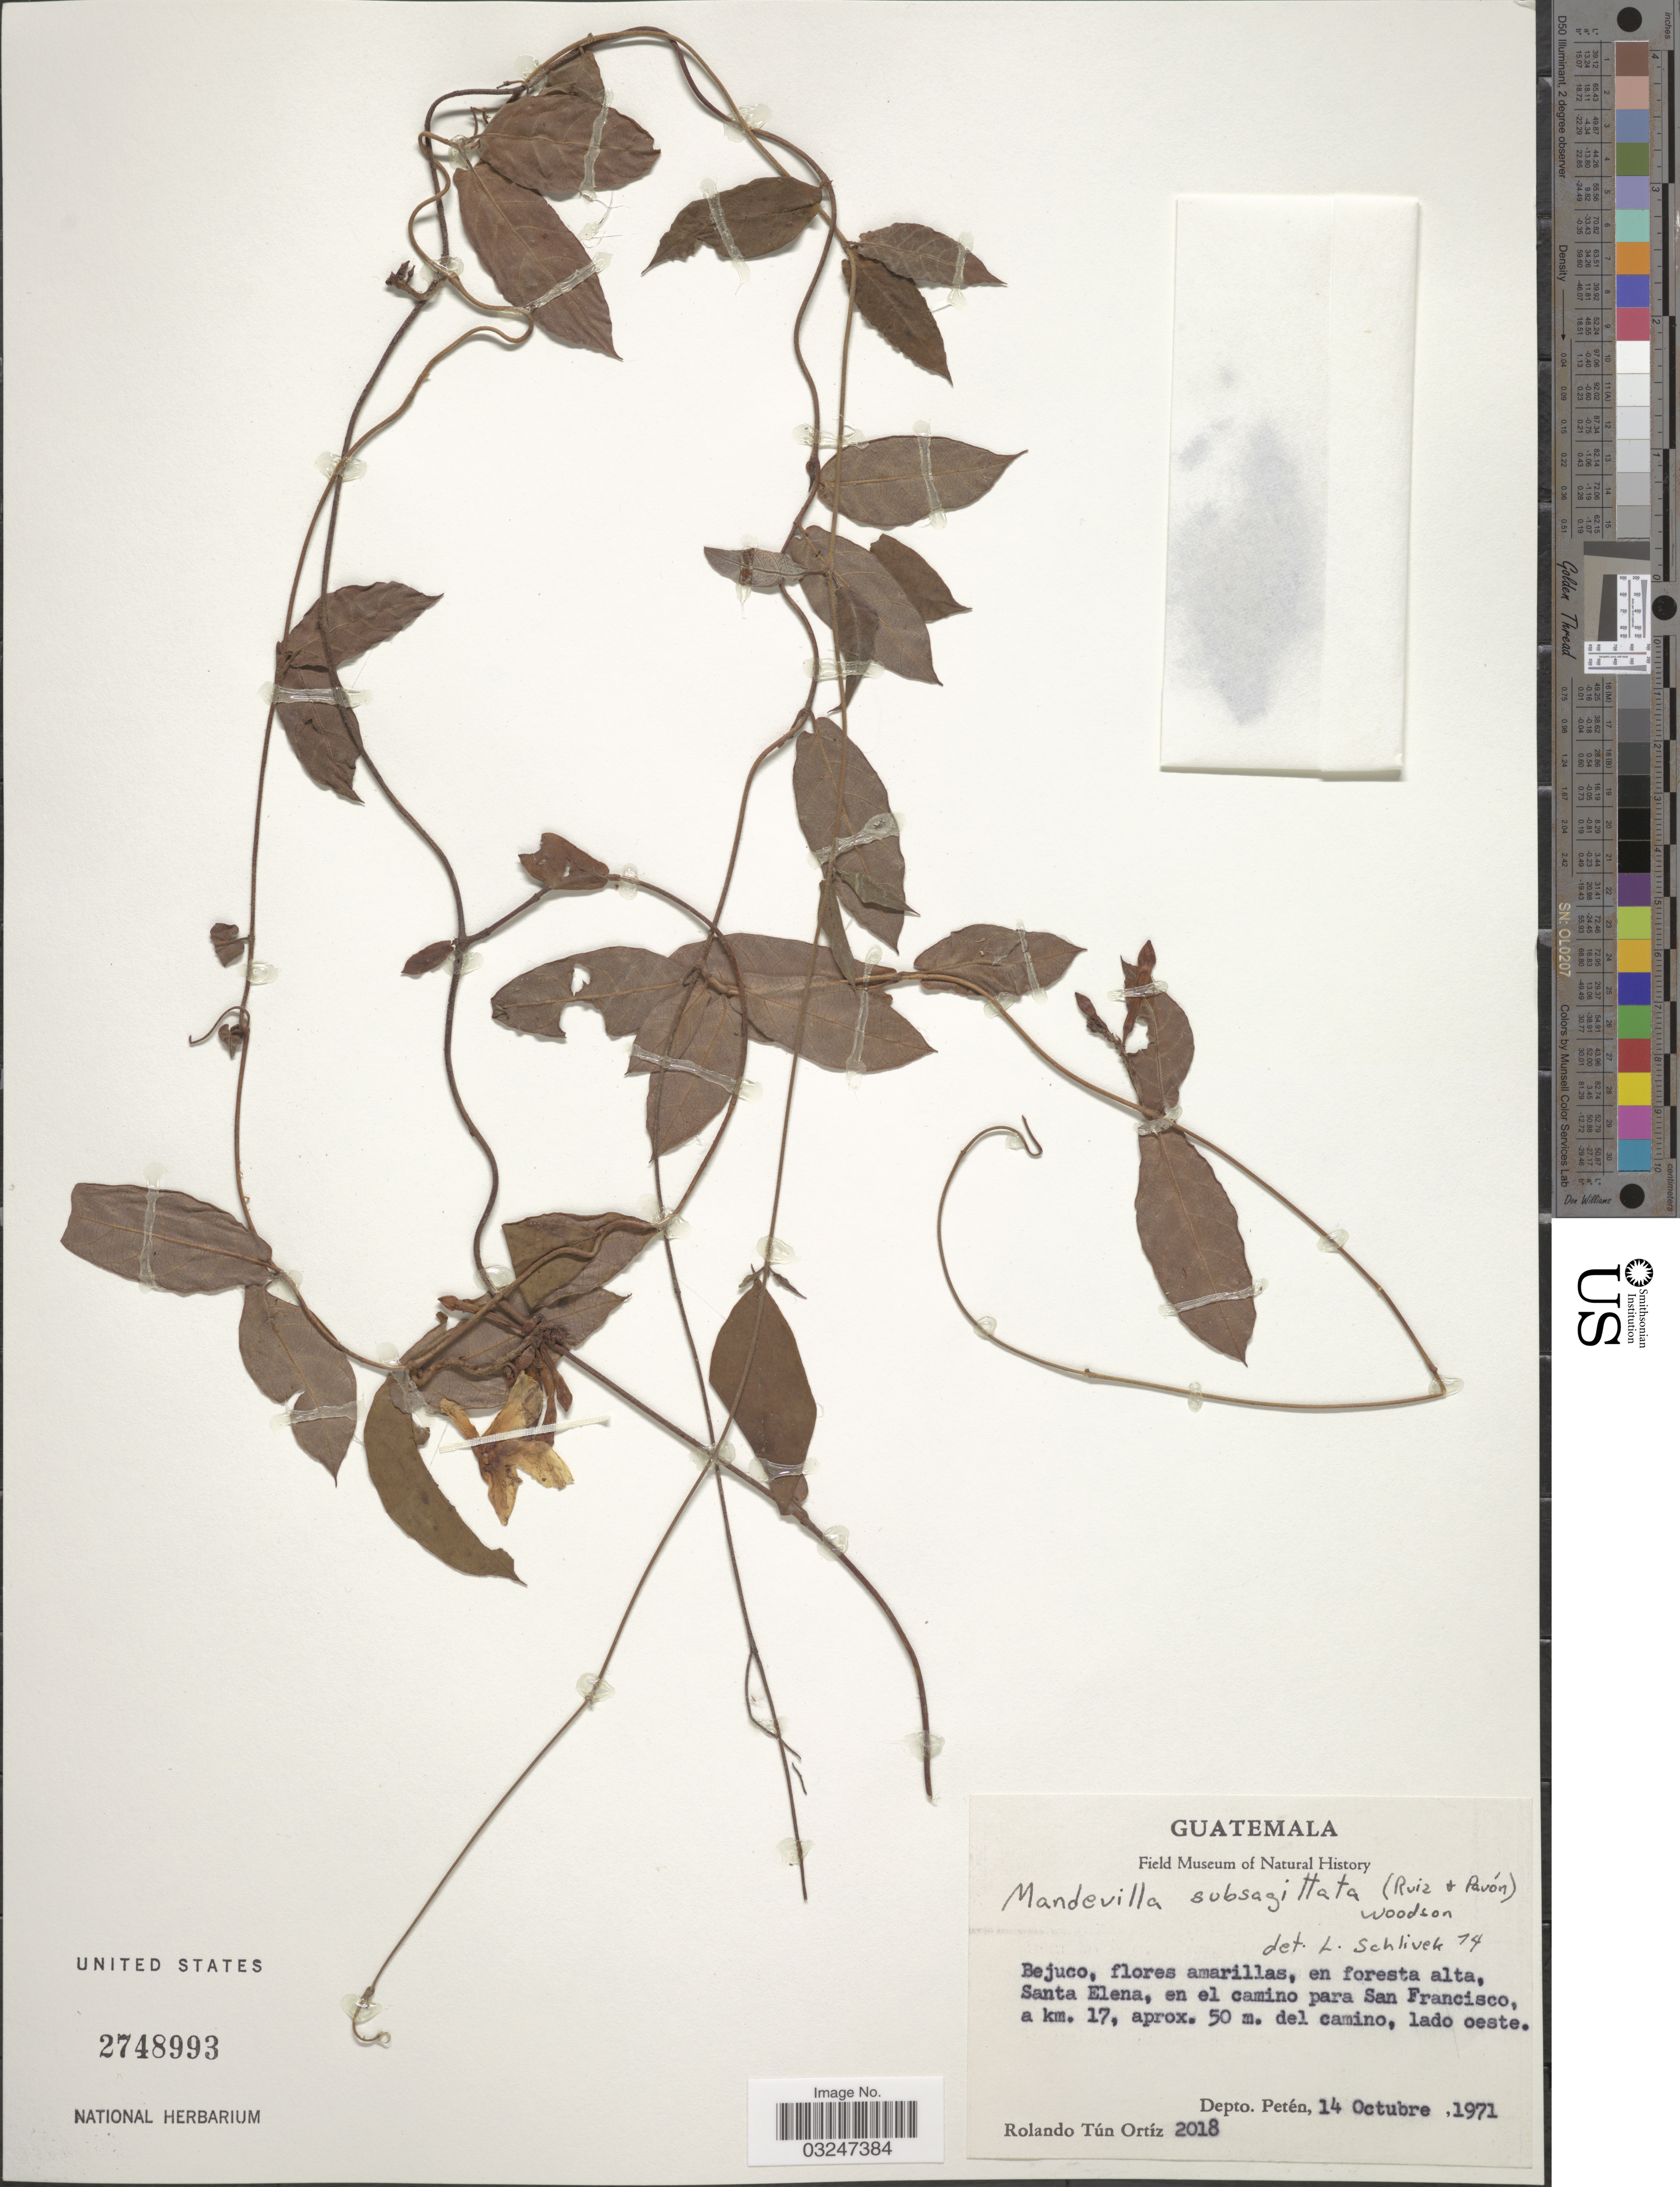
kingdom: Plantae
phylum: Tracheophyta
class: Magnoliopsida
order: Gentianales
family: Apocynaceae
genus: Mandevilla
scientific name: Mandevilla subsagittata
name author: (Ruiz & Pav.) Woodson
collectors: R. Ortiz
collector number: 2018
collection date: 1971-10-14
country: Guatemala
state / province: El Petén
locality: Santa Elena, en el camino para San Francisco, a km. 17. Depto. Petén.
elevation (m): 50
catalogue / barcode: US 2748993